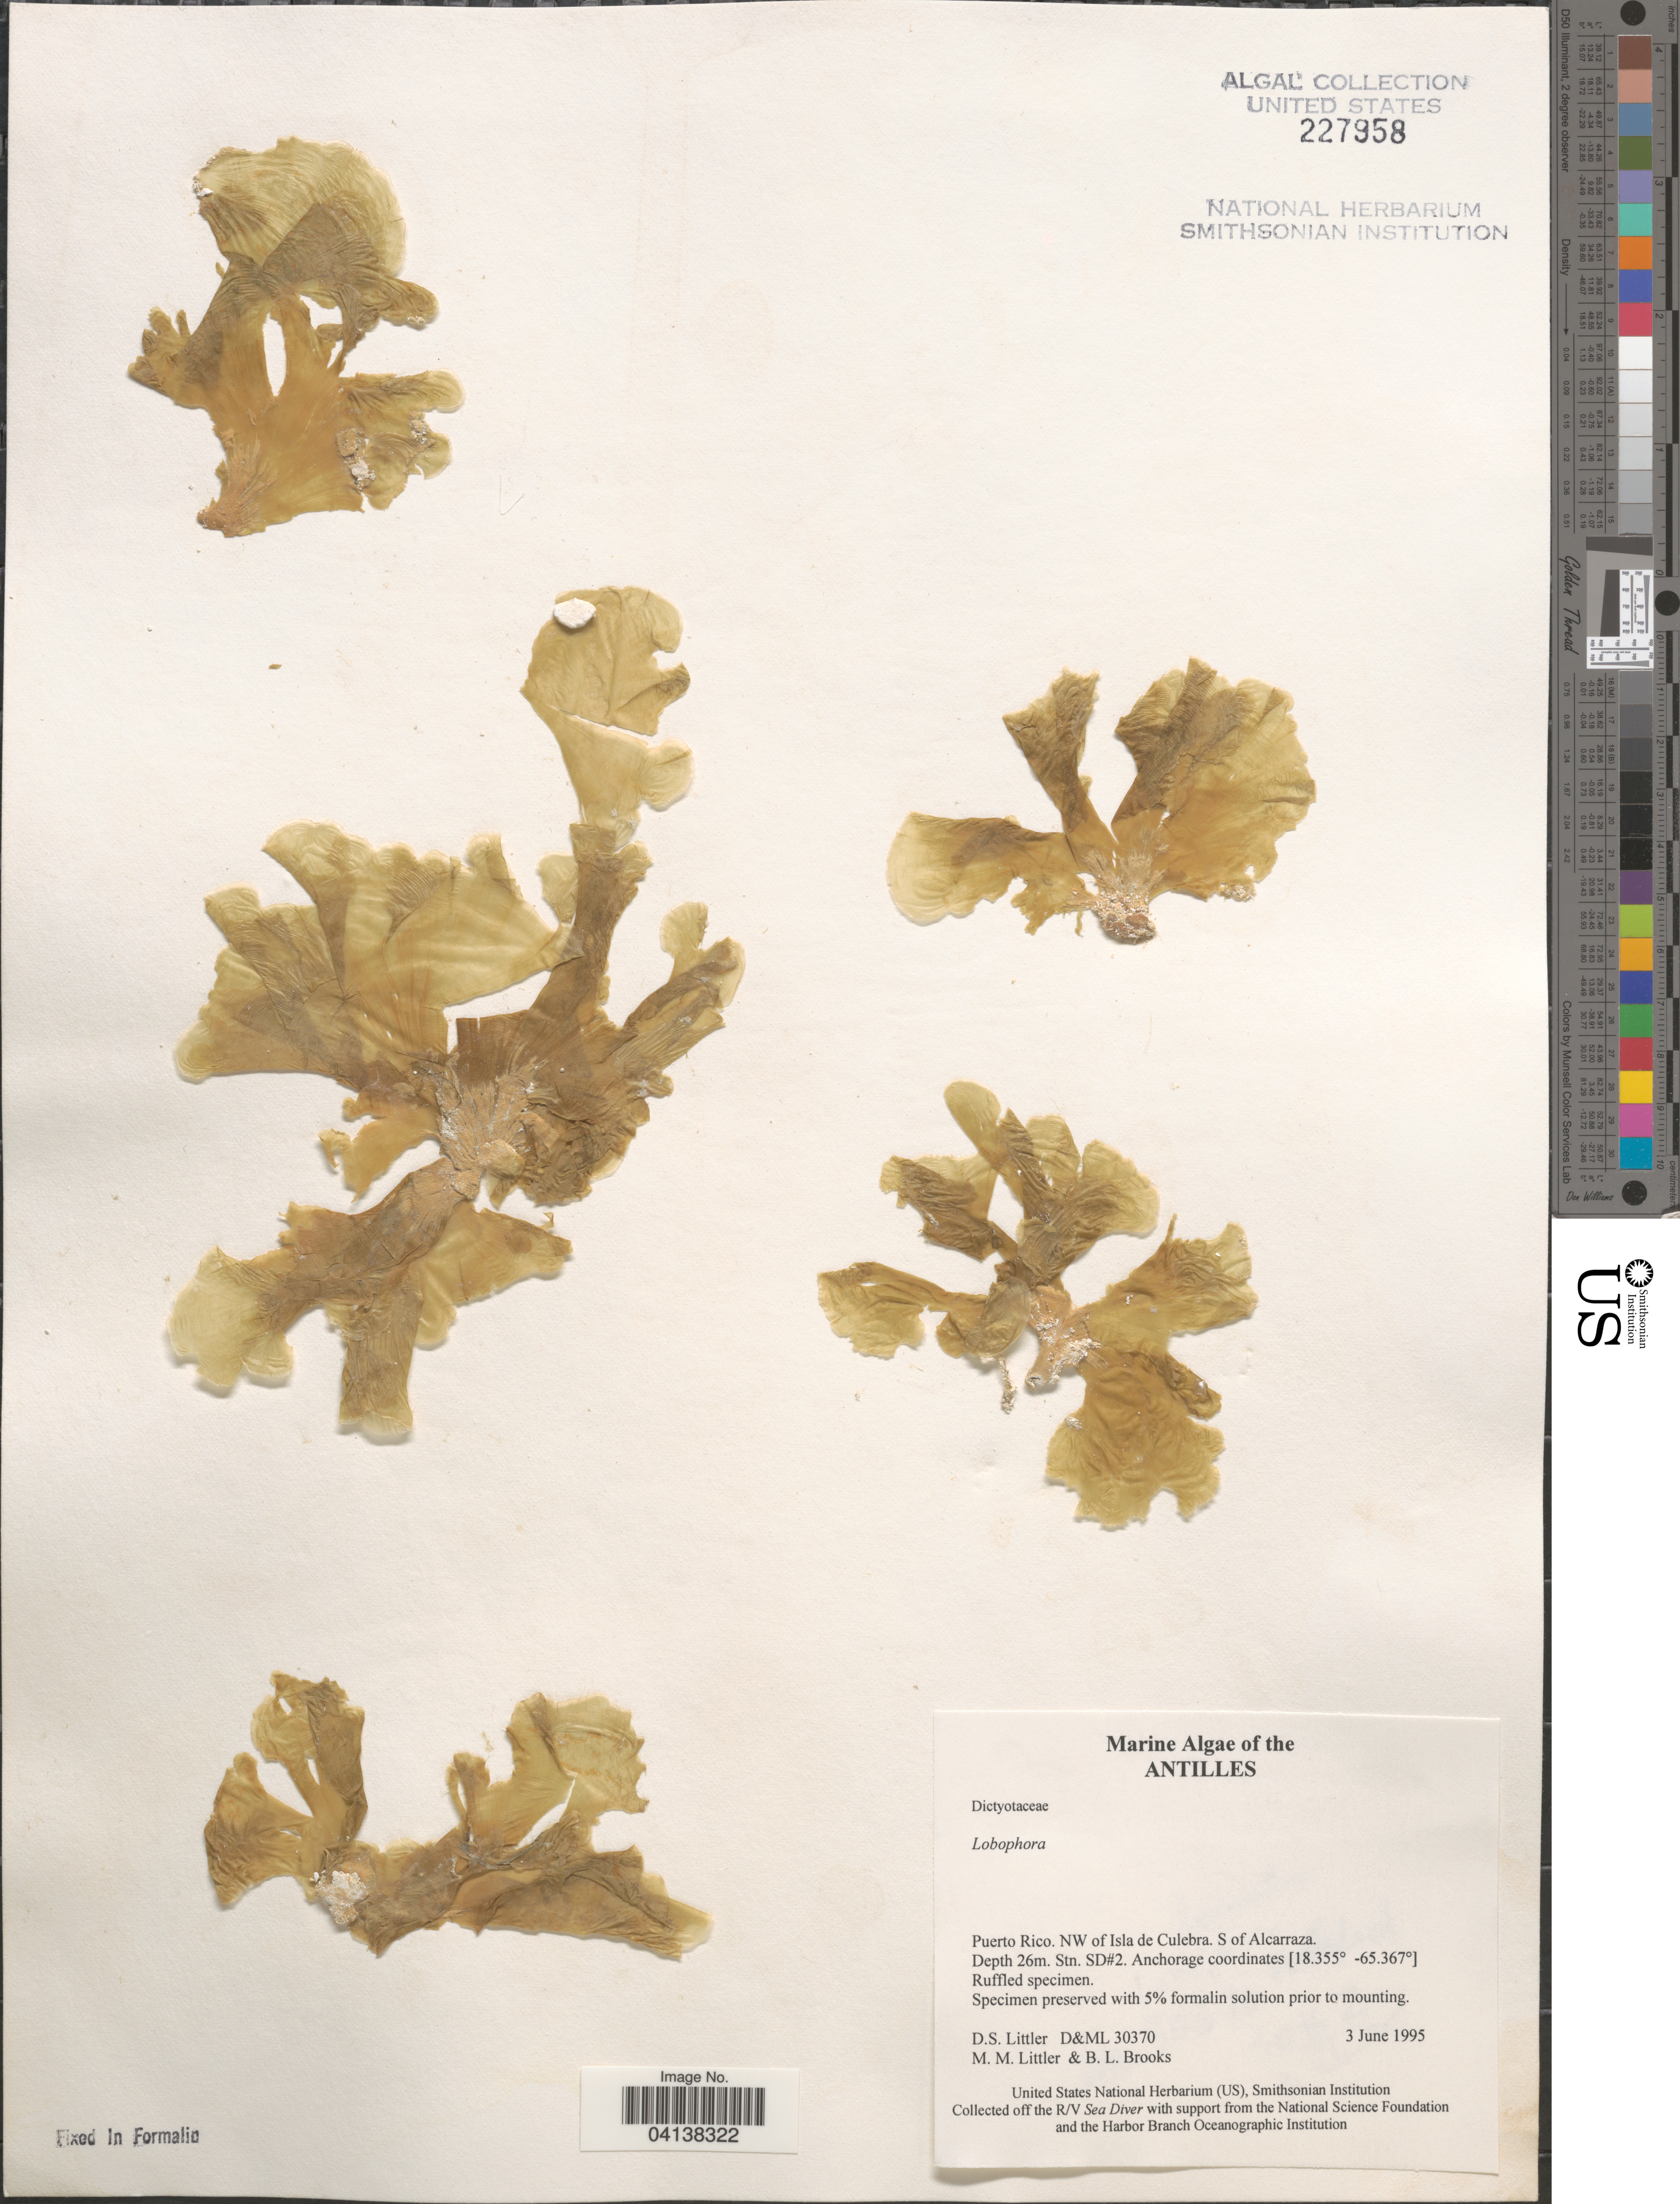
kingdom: Chromista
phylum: Ochrophyta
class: Phaeophyceae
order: Dictyotales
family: Dictyotaceae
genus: Lobophora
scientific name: Lobophora sp.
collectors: D. S. Littler & B. Brooks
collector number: D&ML 30370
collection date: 1995-06-03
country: Puerto Rico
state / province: Culebra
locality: NW of Isla de Culebra. S of Alcarraza. Stn. SD#2. The Antilles.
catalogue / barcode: US 227958